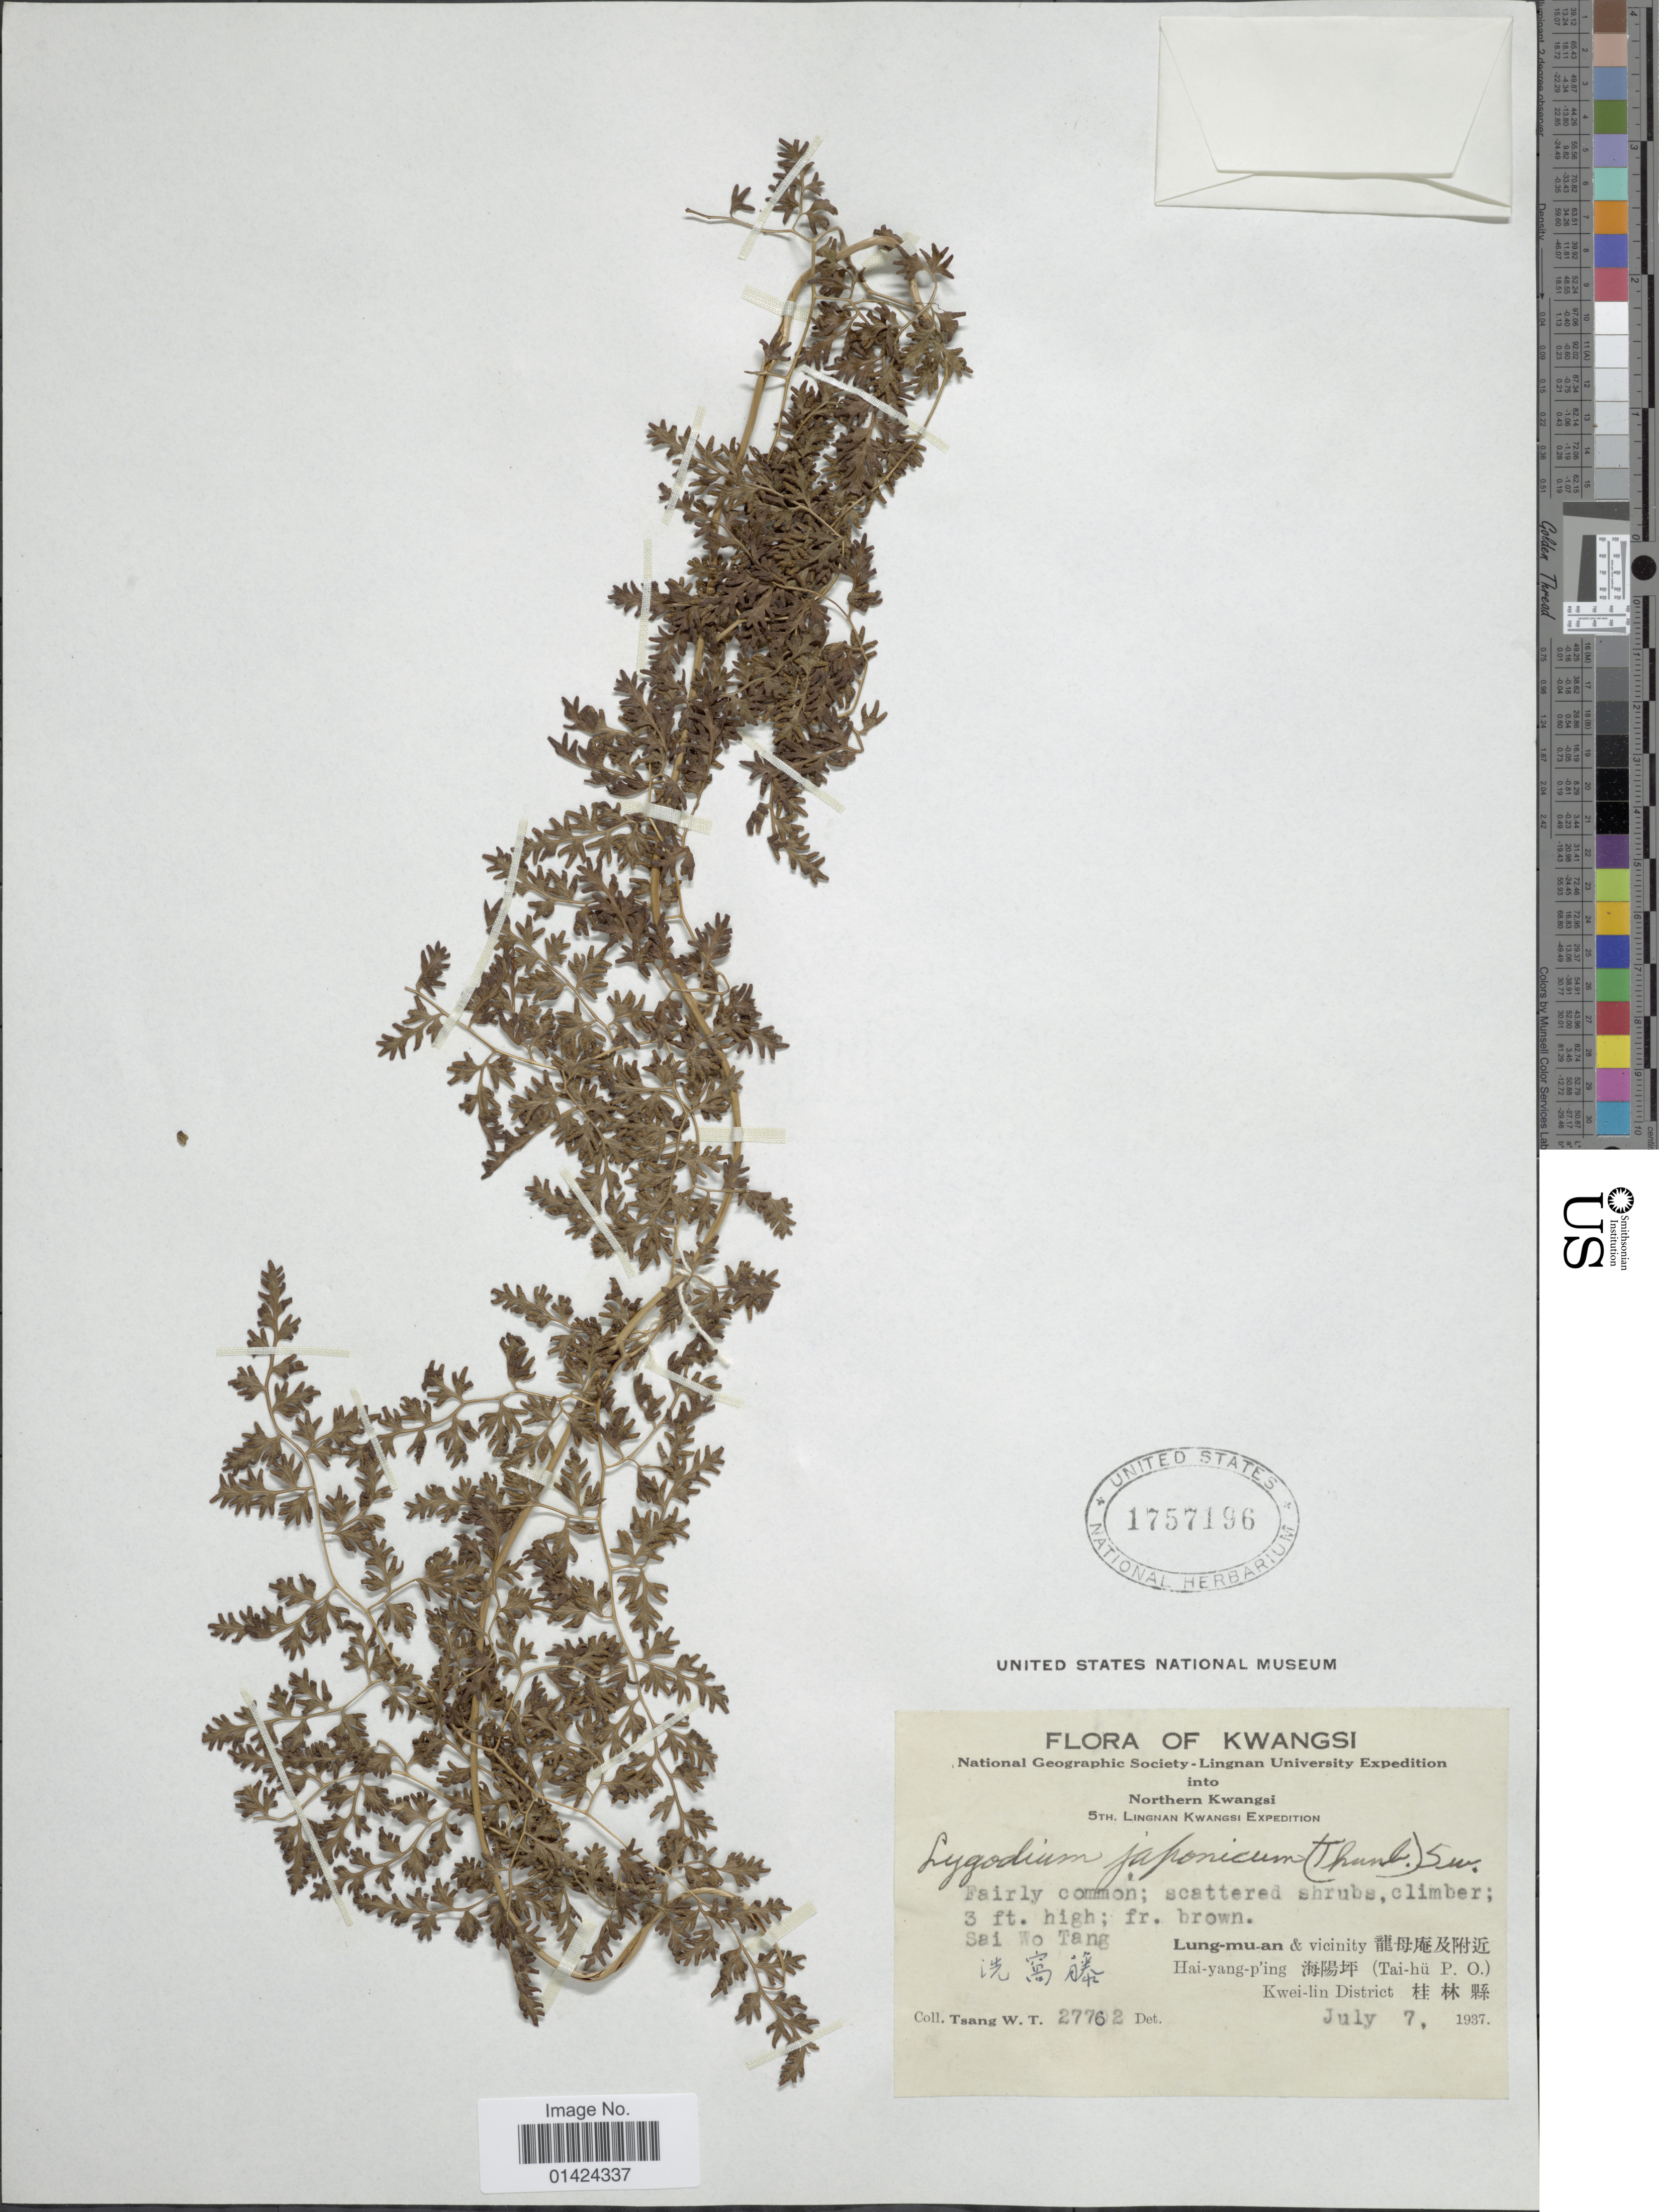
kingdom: Plantae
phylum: Tracheophyta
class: Polypodiopsida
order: Schizaeales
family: Lygodiaceae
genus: Lygodium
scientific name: Lygodium japonicum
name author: (Thunb.) Sw.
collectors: W. T. Tsang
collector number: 27762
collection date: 1937-07-07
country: China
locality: Kwangsi. Northern Kwangsi. Sai Wo Tang.Lung-mu-an & viciity. Hai-yang-p'ing (Tai-hü P.O.). Kwi-lin District.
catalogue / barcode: US 1757196